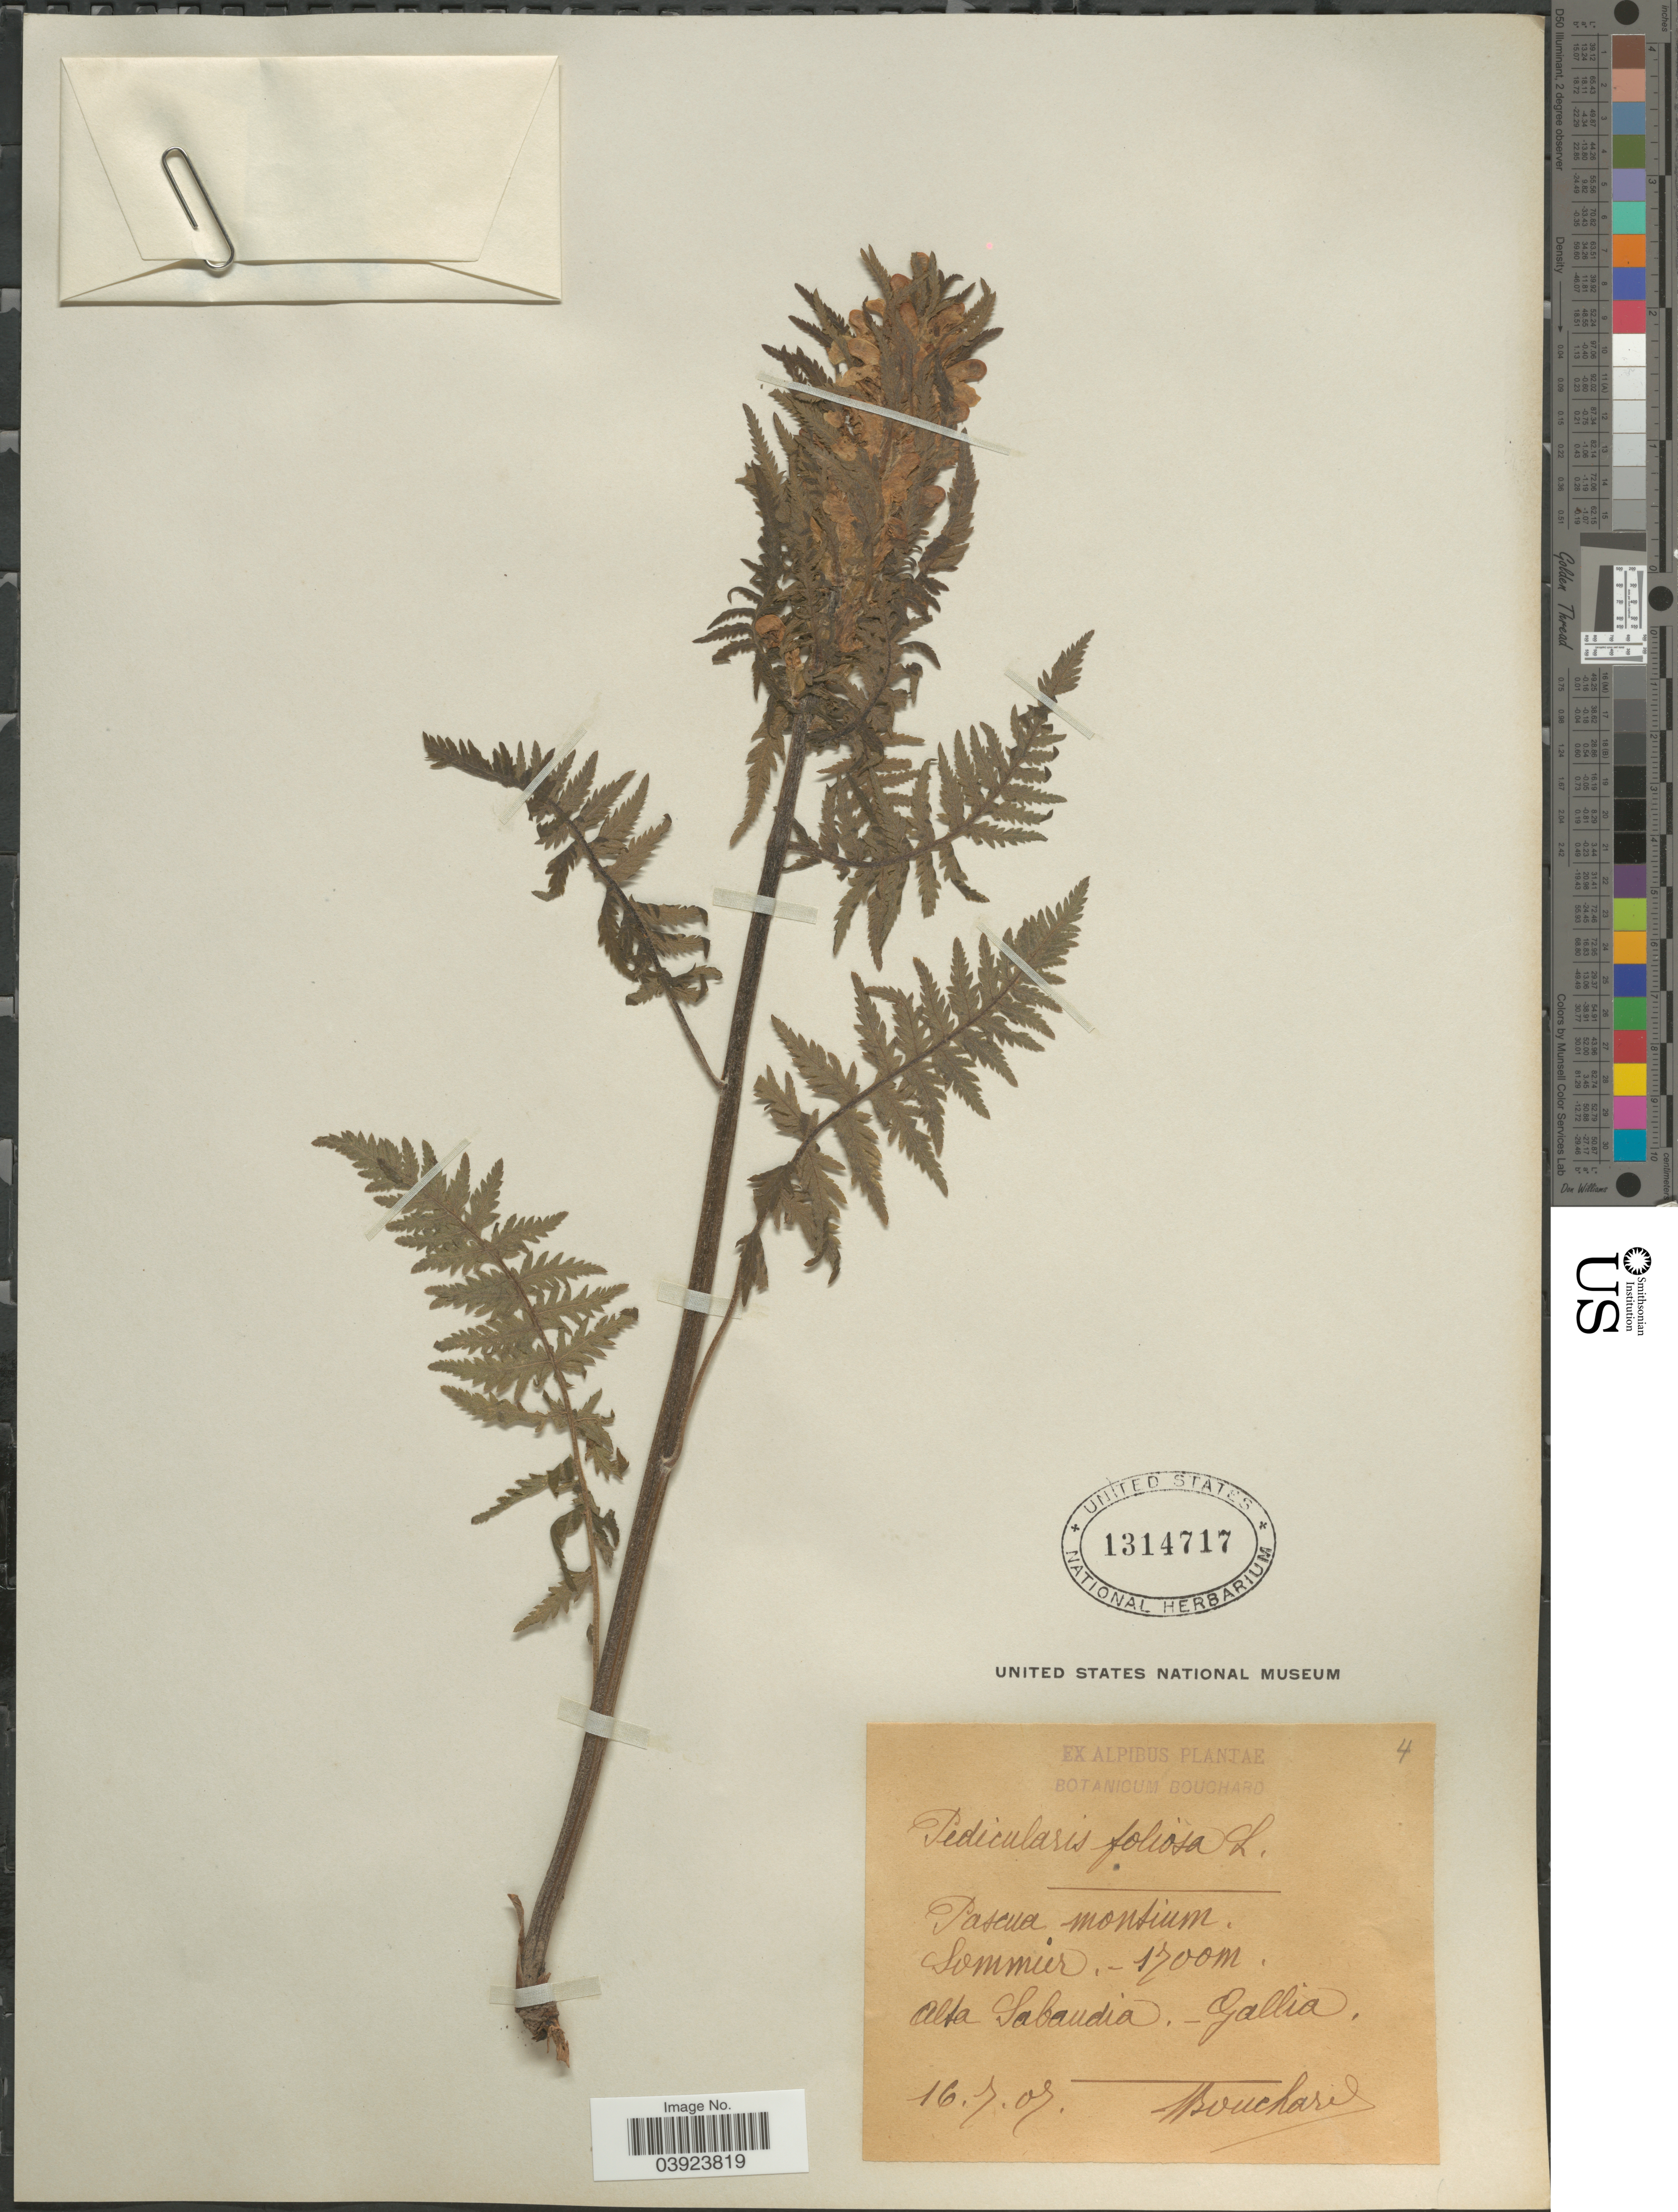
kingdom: Plantae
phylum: Tracheophyta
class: Magnoliopsida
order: Lamiales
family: Orobanchaceae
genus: Pedicularis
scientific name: Pedicularis foliosa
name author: L.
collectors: -. Bouchard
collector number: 4?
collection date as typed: Transcribed d/m/y: 16/7/7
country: France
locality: Sommer. Alta Sabaudia. Gallia.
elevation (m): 1700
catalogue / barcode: US 1314717